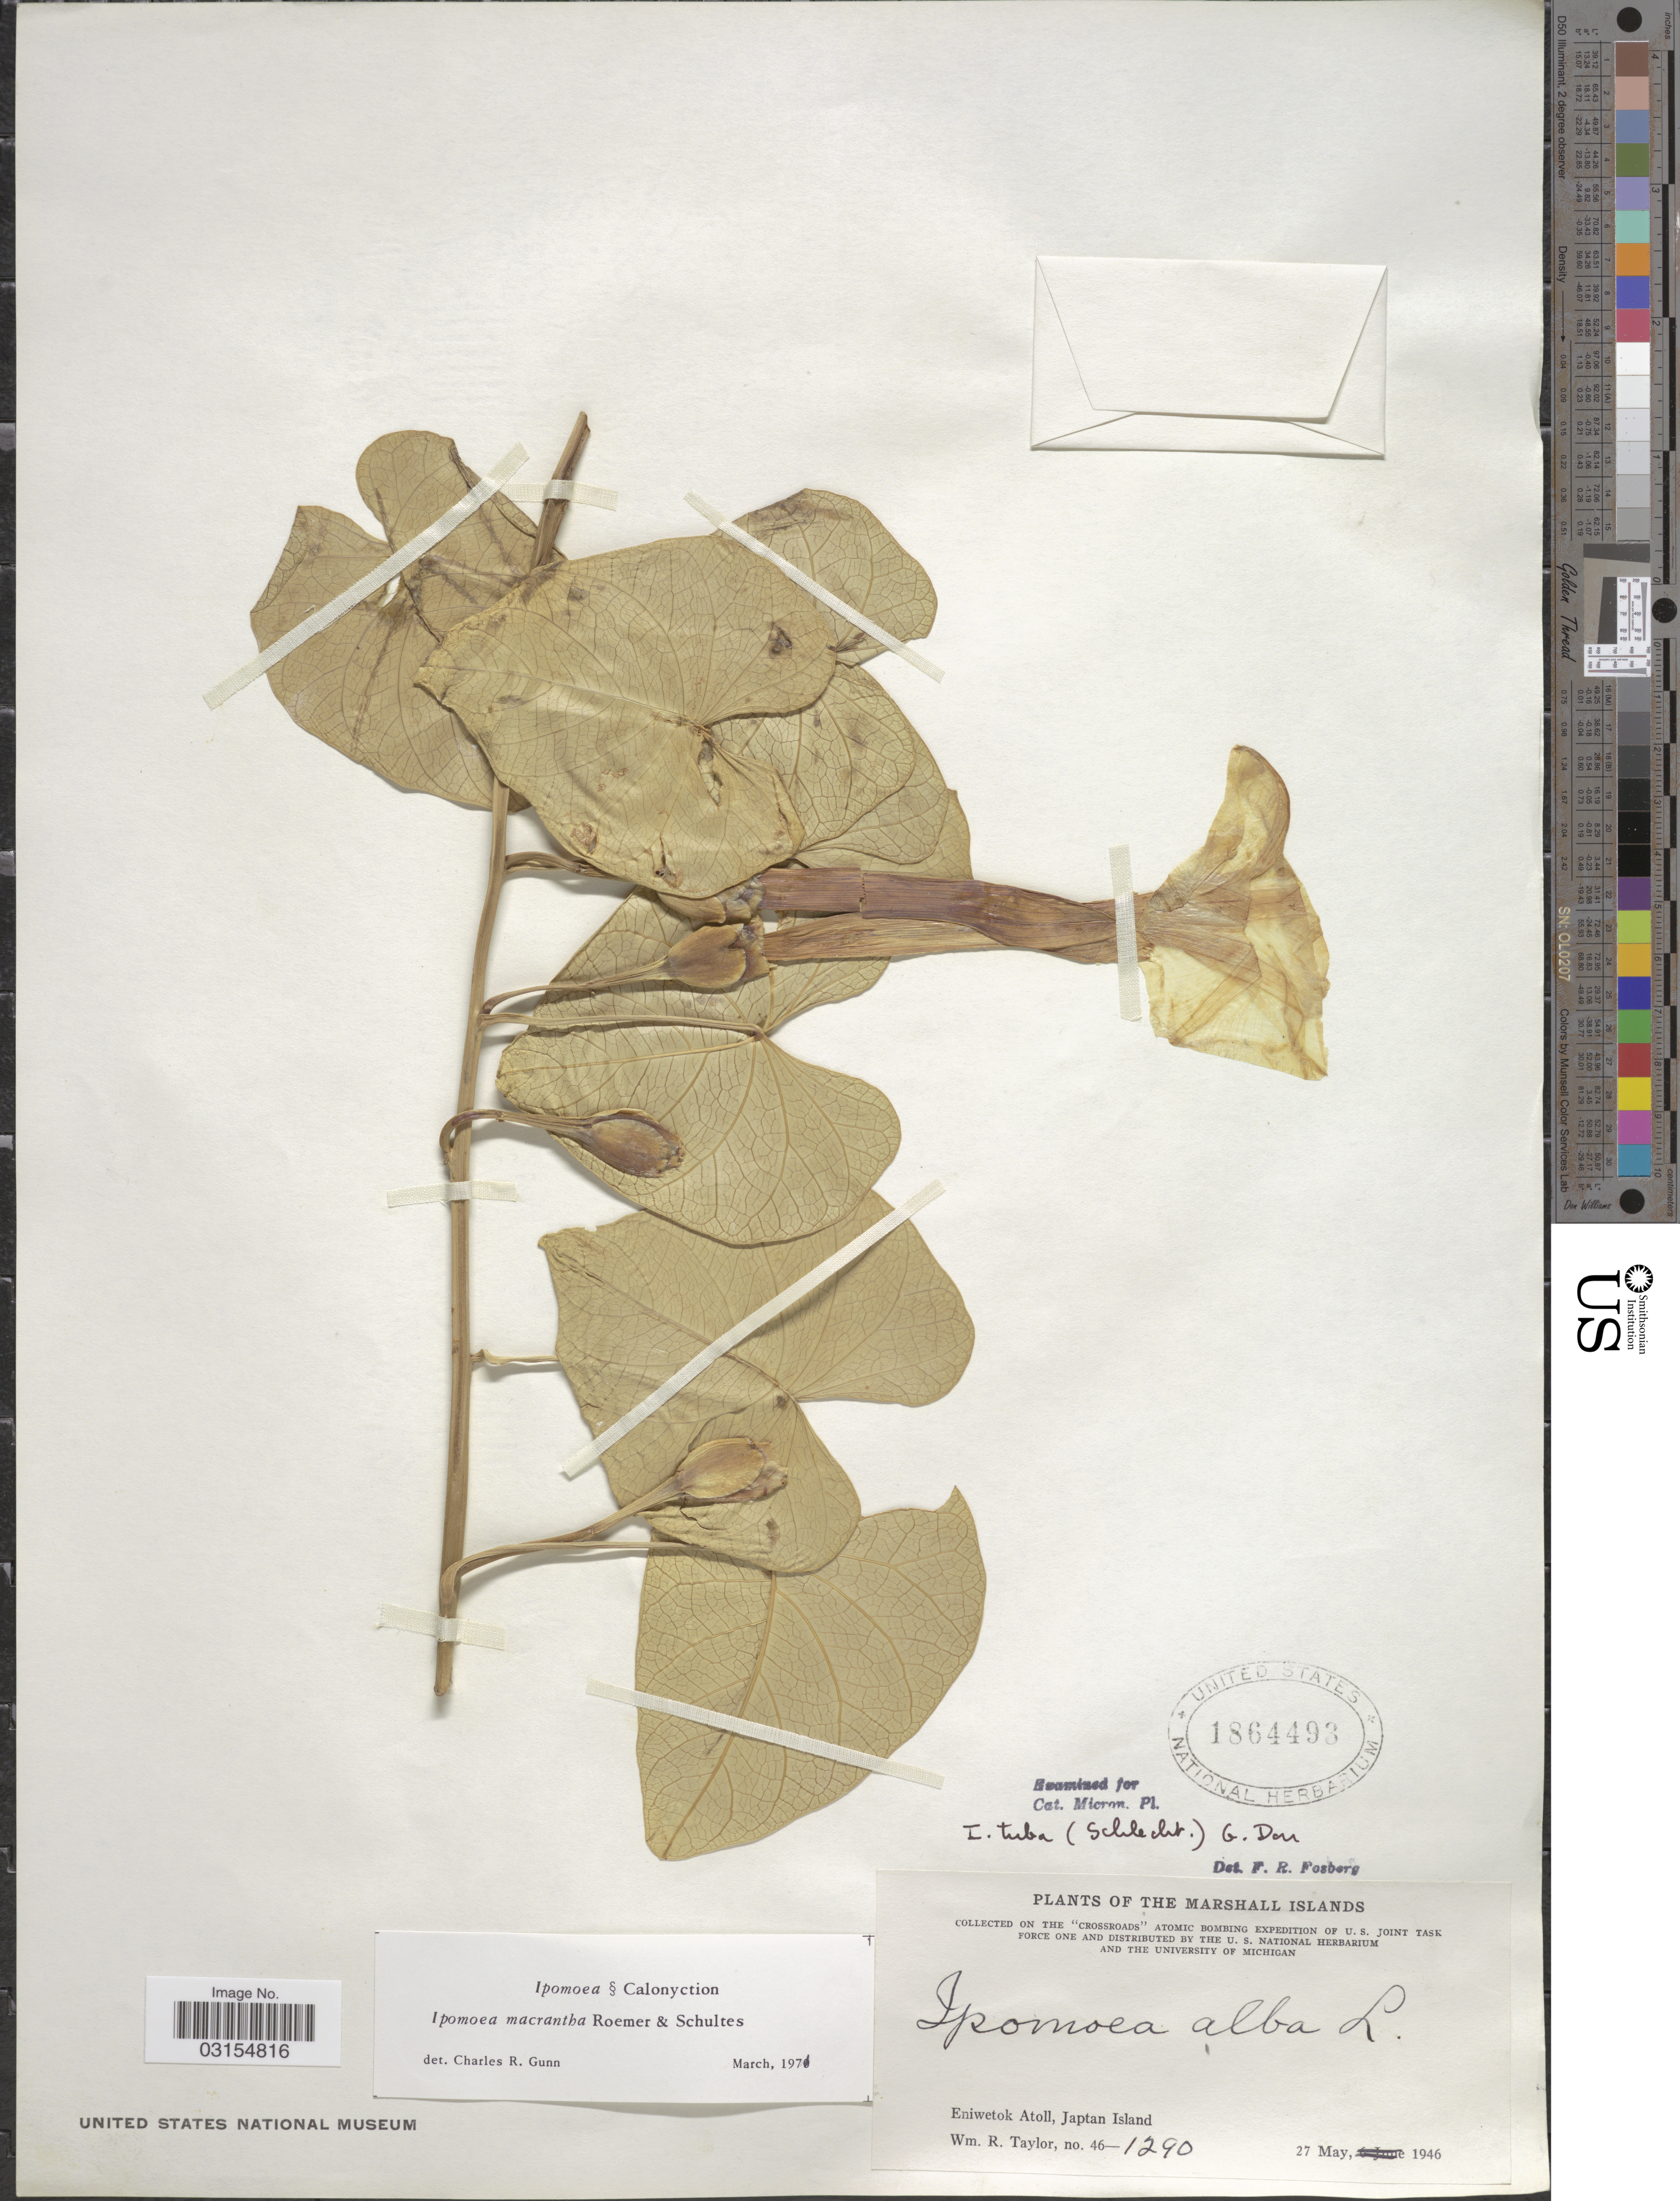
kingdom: Plantae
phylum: Tracheophyta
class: Magnoliopsida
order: Solanales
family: Convolvulaceae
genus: Ipomoea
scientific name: Ipomoea violacea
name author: L.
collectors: W. R. Taylor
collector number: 46-1290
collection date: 1946-05-27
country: Marshall Islands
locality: Eniwetok Atoll, Japtan Island.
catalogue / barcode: US 1864493